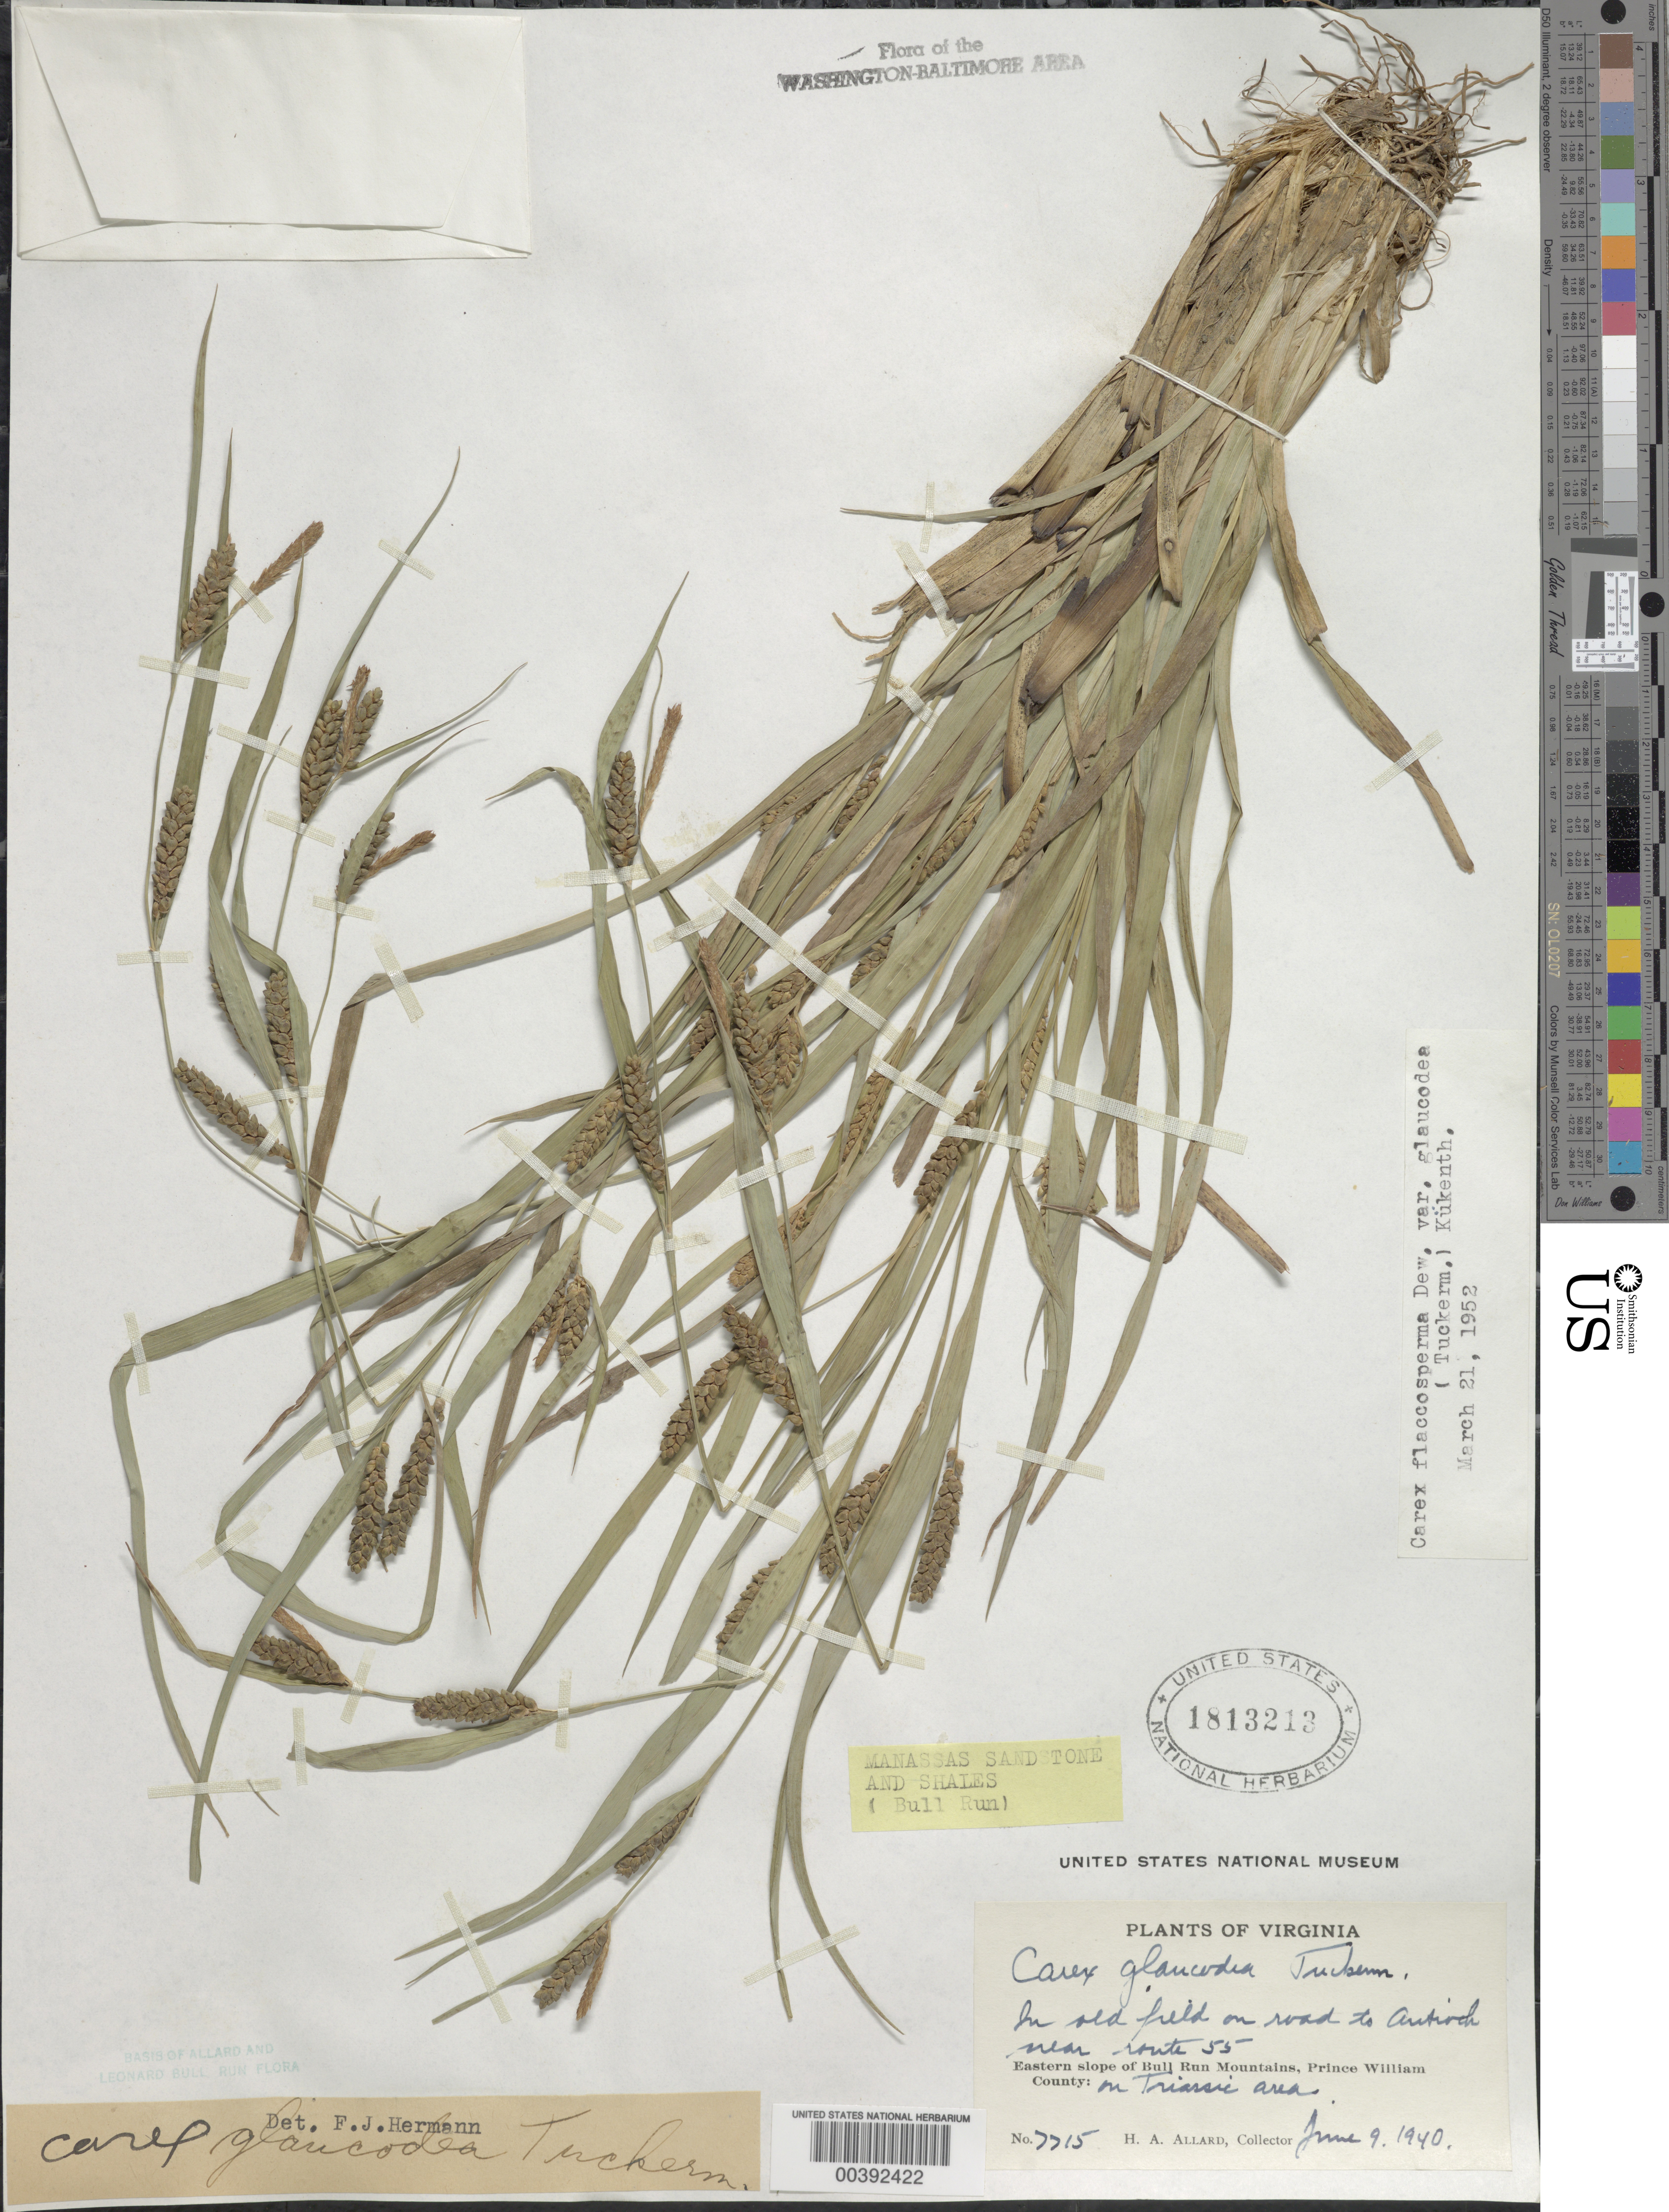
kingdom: Plantae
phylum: Tracheophyta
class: Liliopsida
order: Poales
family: Cyperaceae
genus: Carex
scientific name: Carex glaucodea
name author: Tuck. ex Olney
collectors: H. A. Allard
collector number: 7715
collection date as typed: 09 Jun 1940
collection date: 1940-06-09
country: United States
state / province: Virginia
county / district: Prince William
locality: Antioch Road, Route 55 vicinity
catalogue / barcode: US 1813213